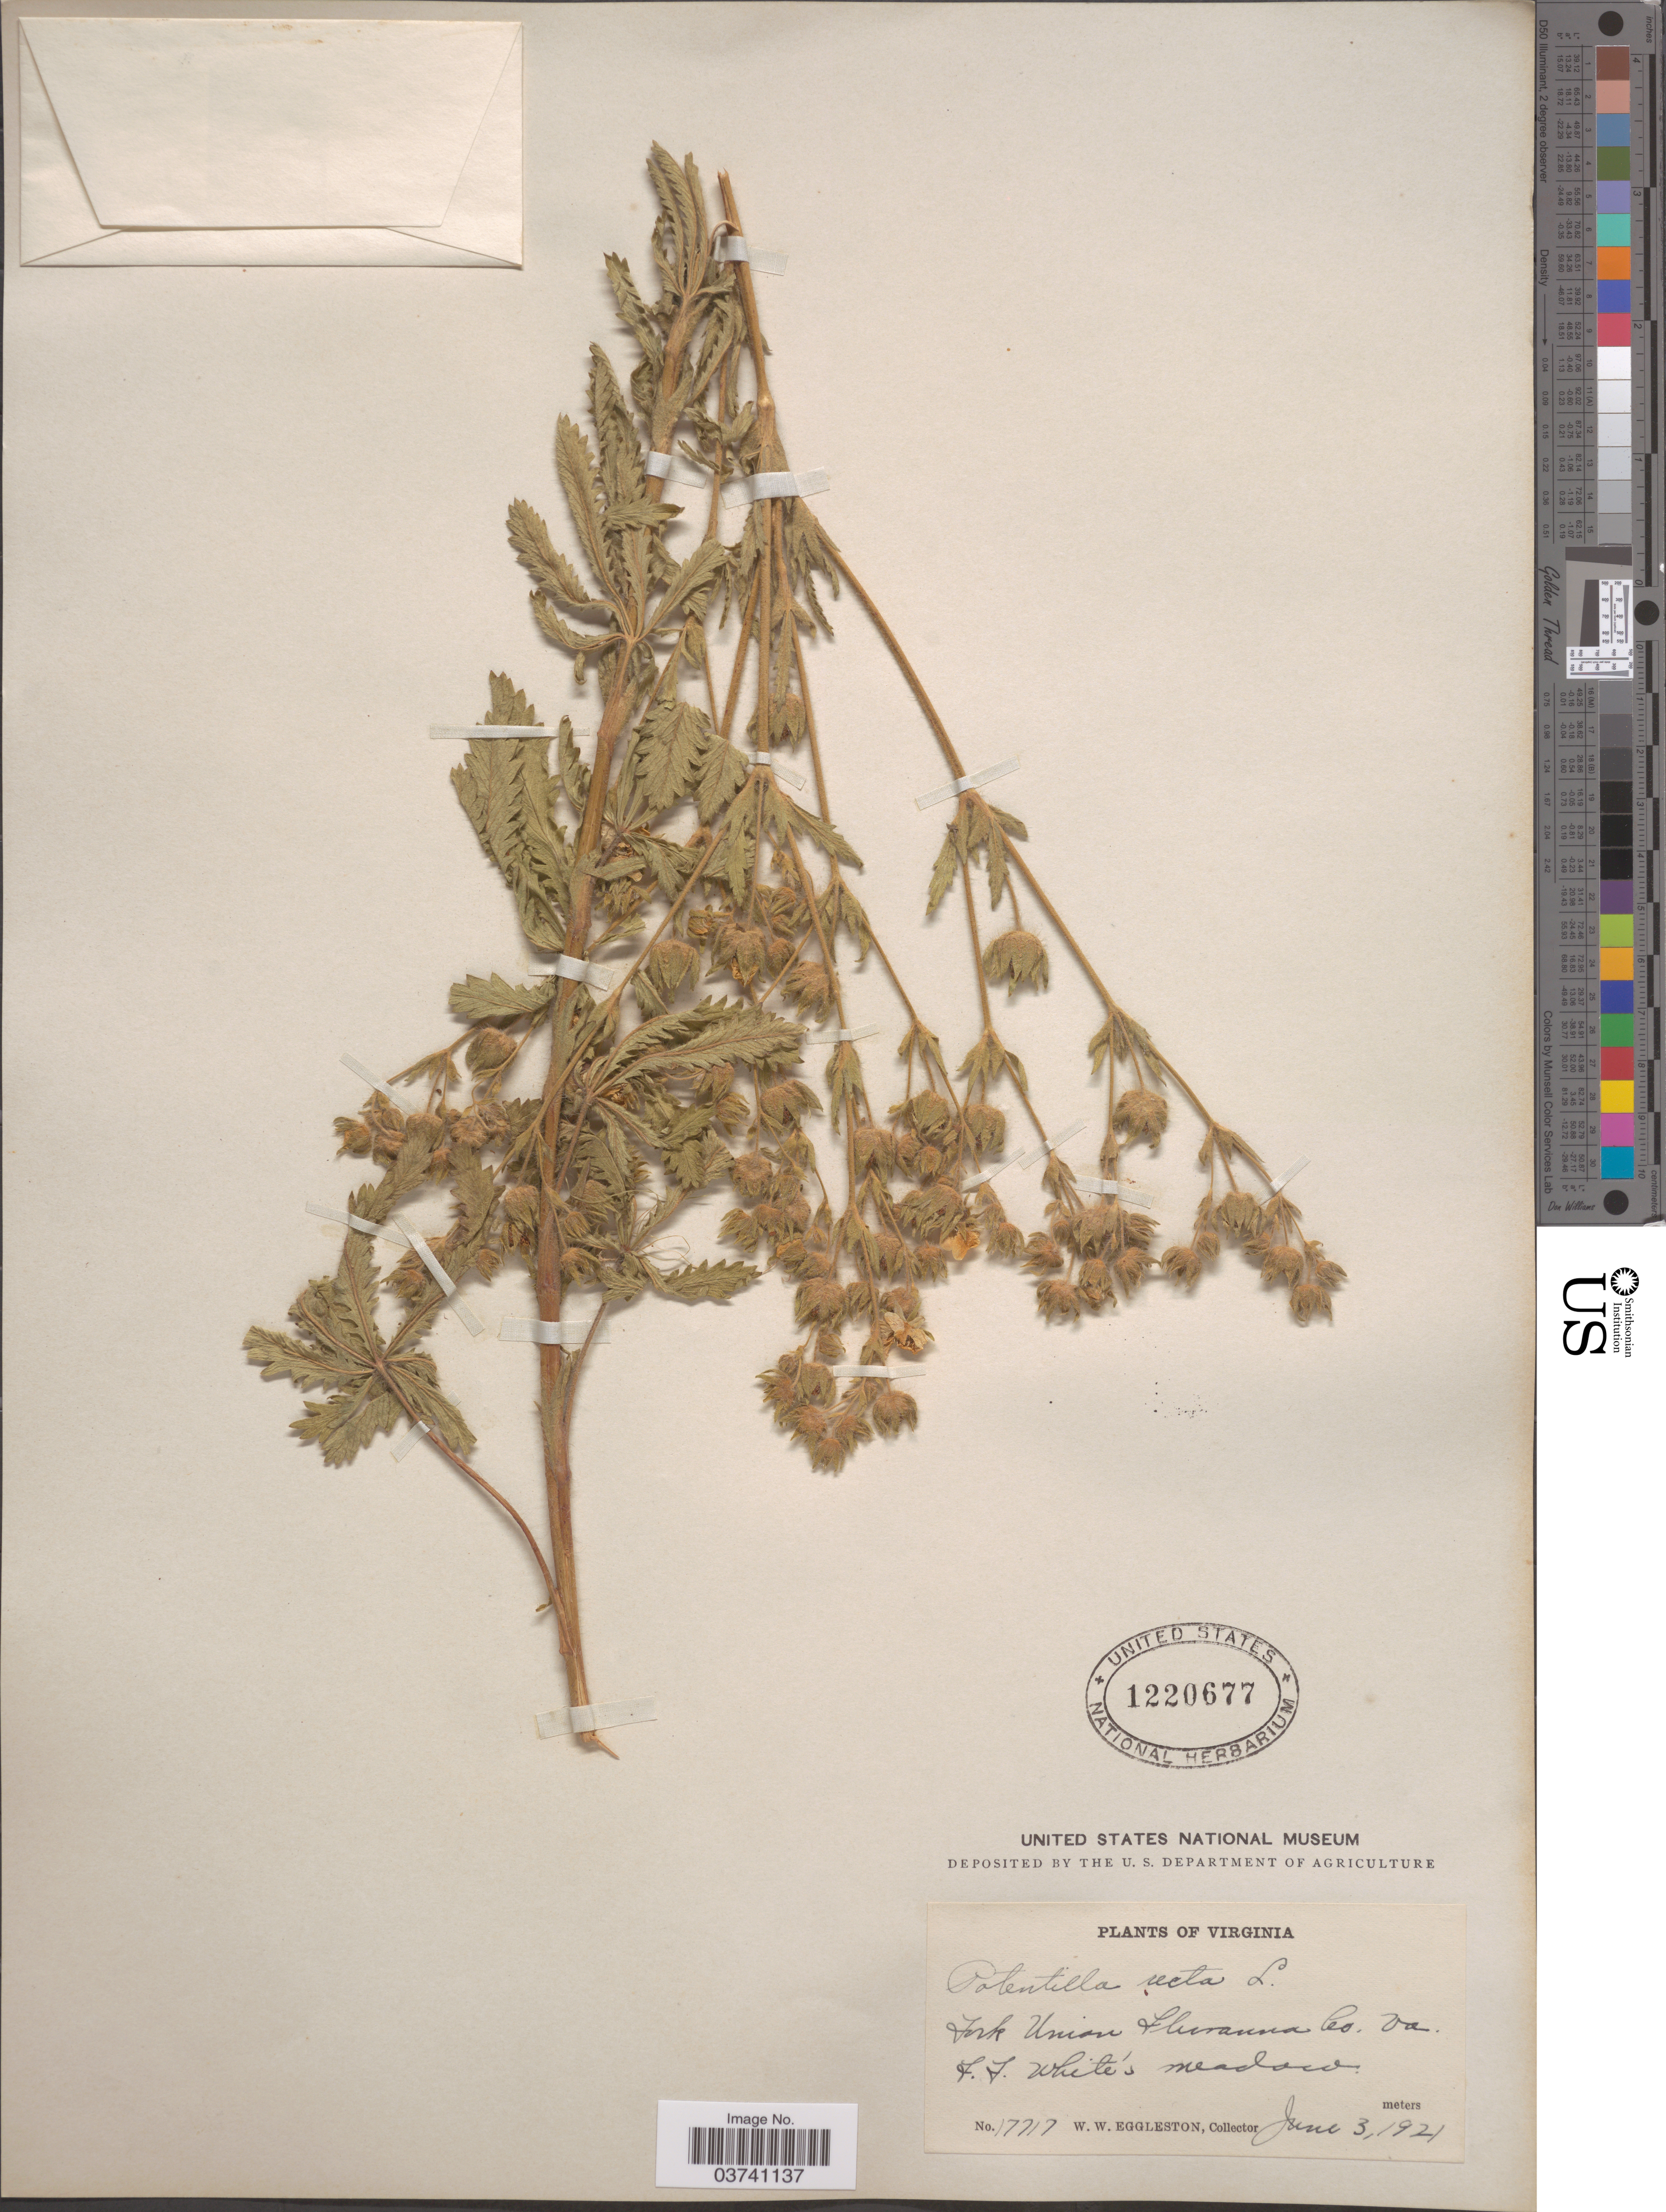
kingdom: Plantae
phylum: Tracheophyta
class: Magnoliopsida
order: Rosales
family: Rosaceae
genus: Potentilla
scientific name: Potentilla recta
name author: L.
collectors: W. W. Eggleston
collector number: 17717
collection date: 1921-06-03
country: United States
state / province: Virginia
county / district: Fluvanna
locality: Fork Union Fluvanna Co. F. F. White's meadow.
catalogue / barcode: US 1220677